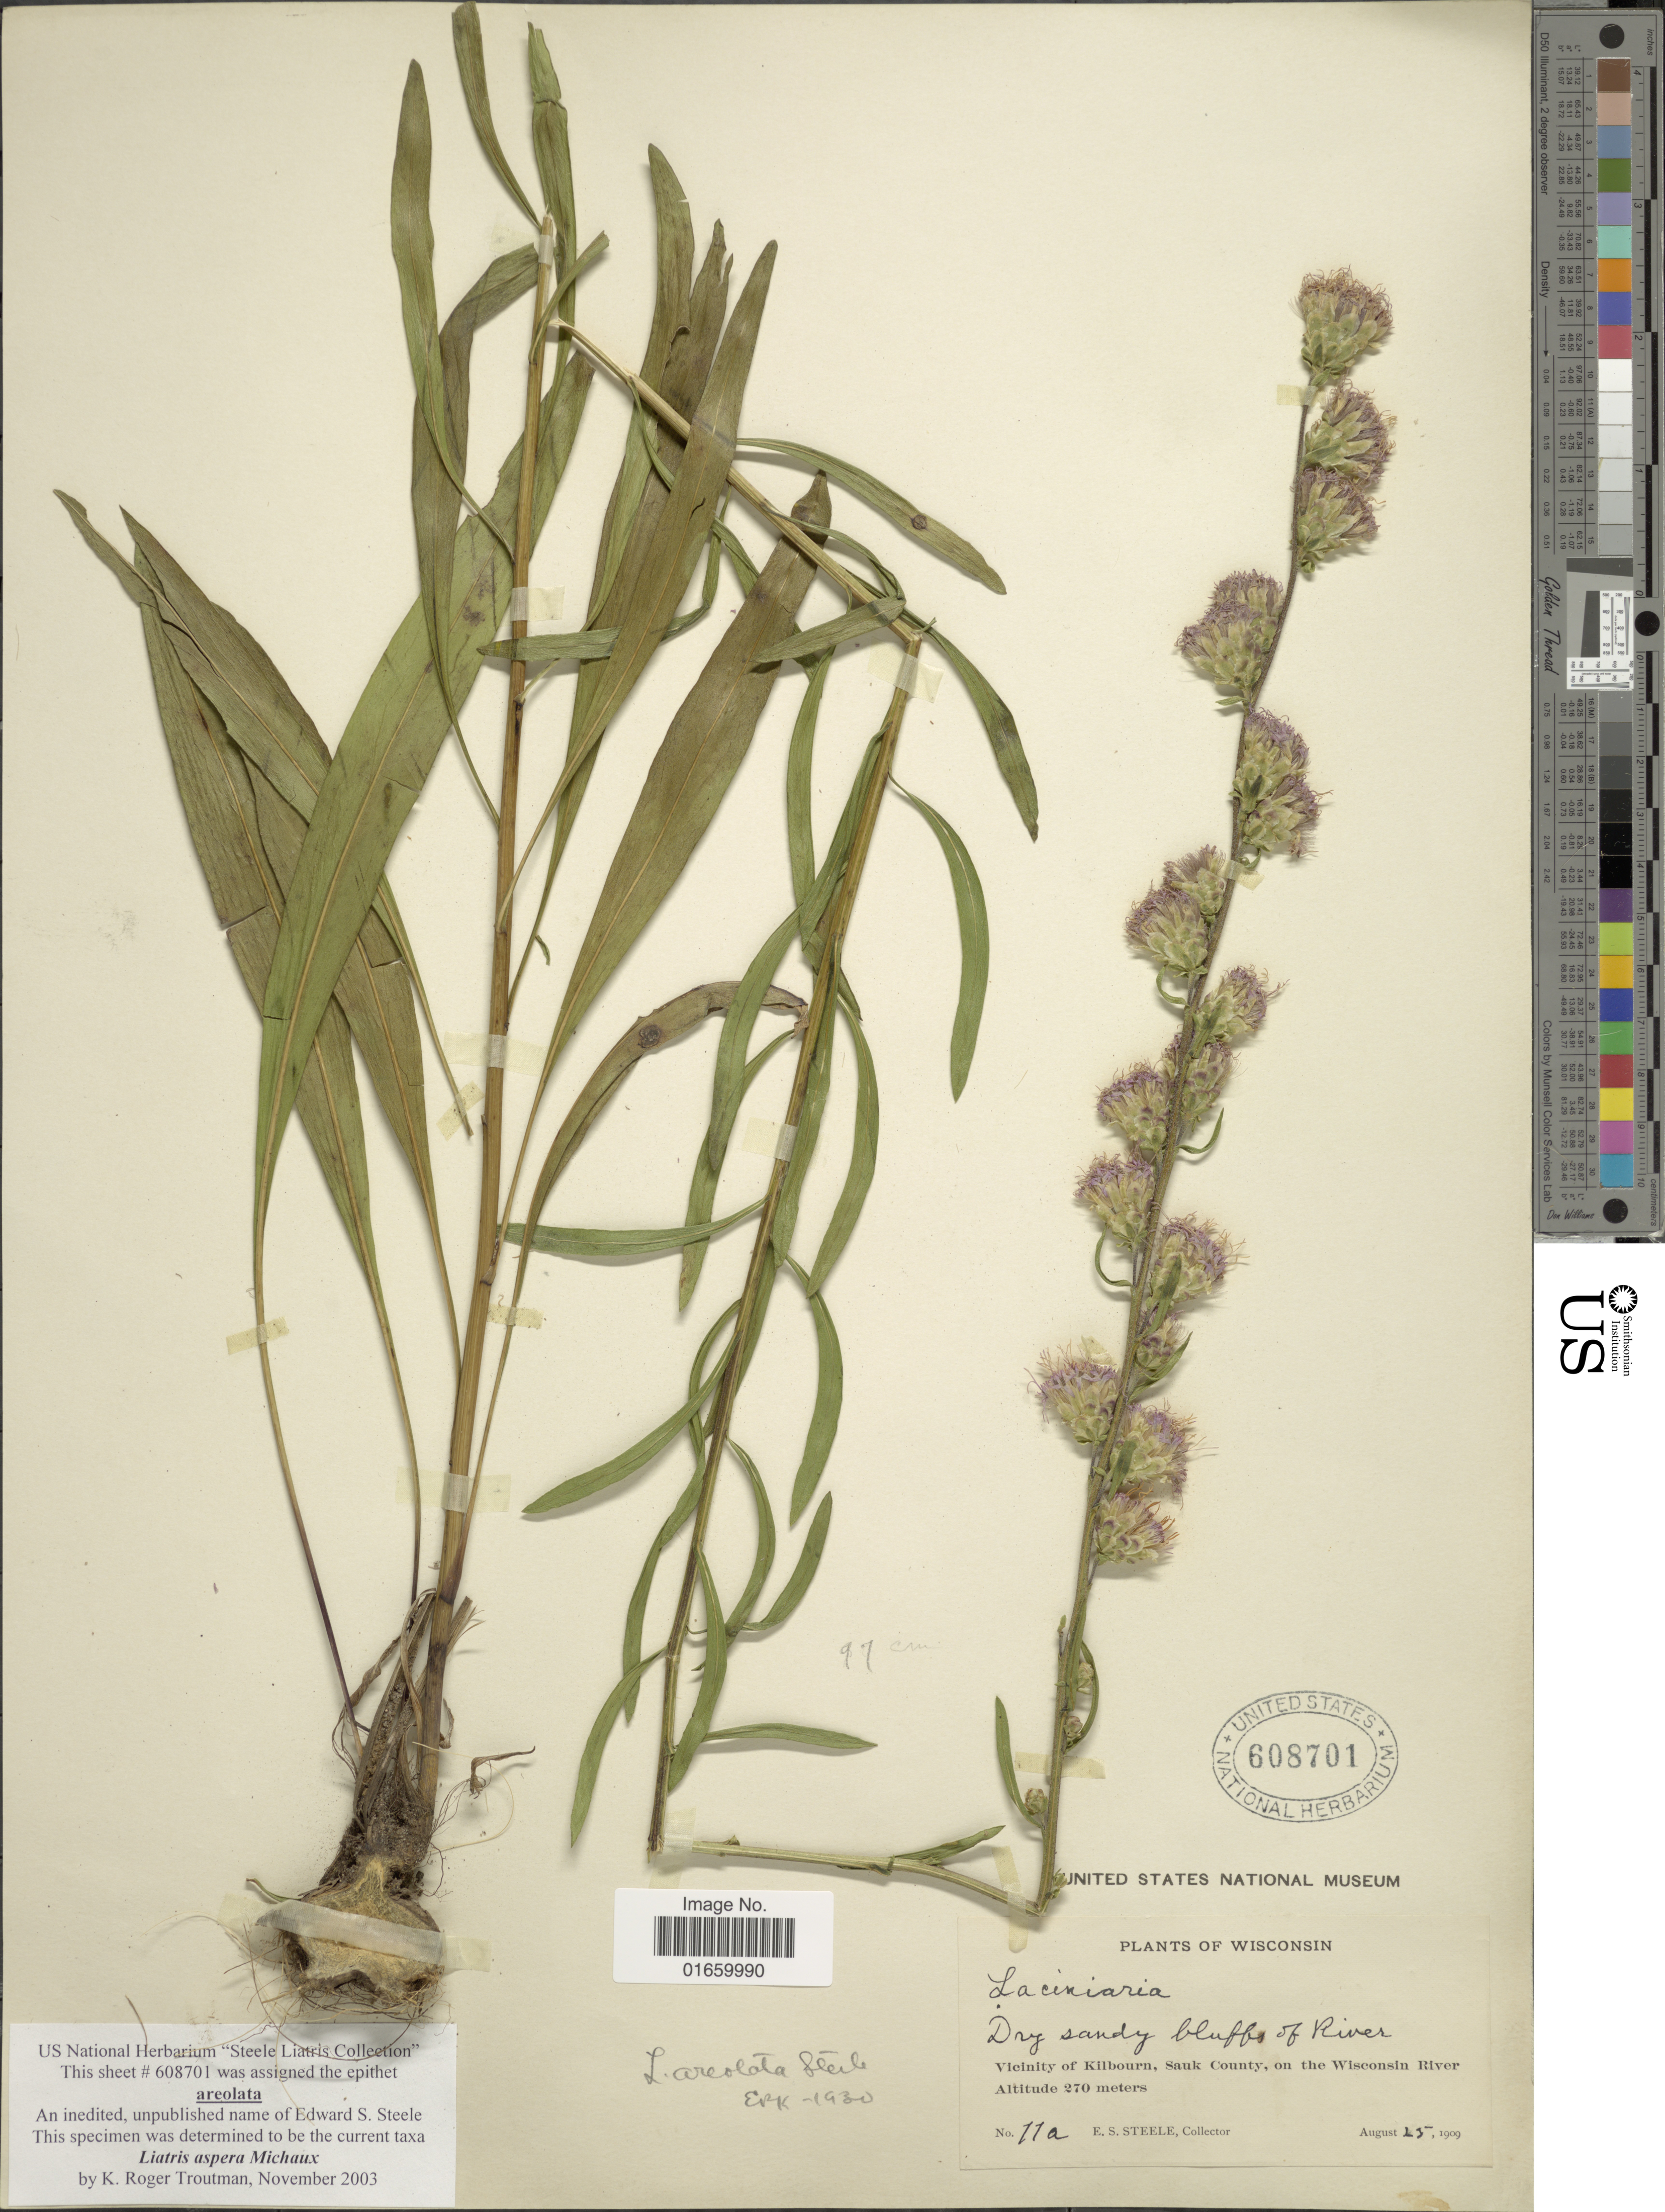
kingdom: Plantae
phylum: Tracheophyta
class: Magnoliopsida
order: Asterales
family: Asteraceae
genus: Liatris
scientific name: Liatris aspera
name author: Michx.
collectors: E. Steele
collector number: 11a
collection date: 1909-08-25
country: United States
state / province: Wisconsin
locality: Vicinity of Kilbour, Sauk County, on the Wisconsin River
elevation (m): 270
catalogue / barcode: US 608701